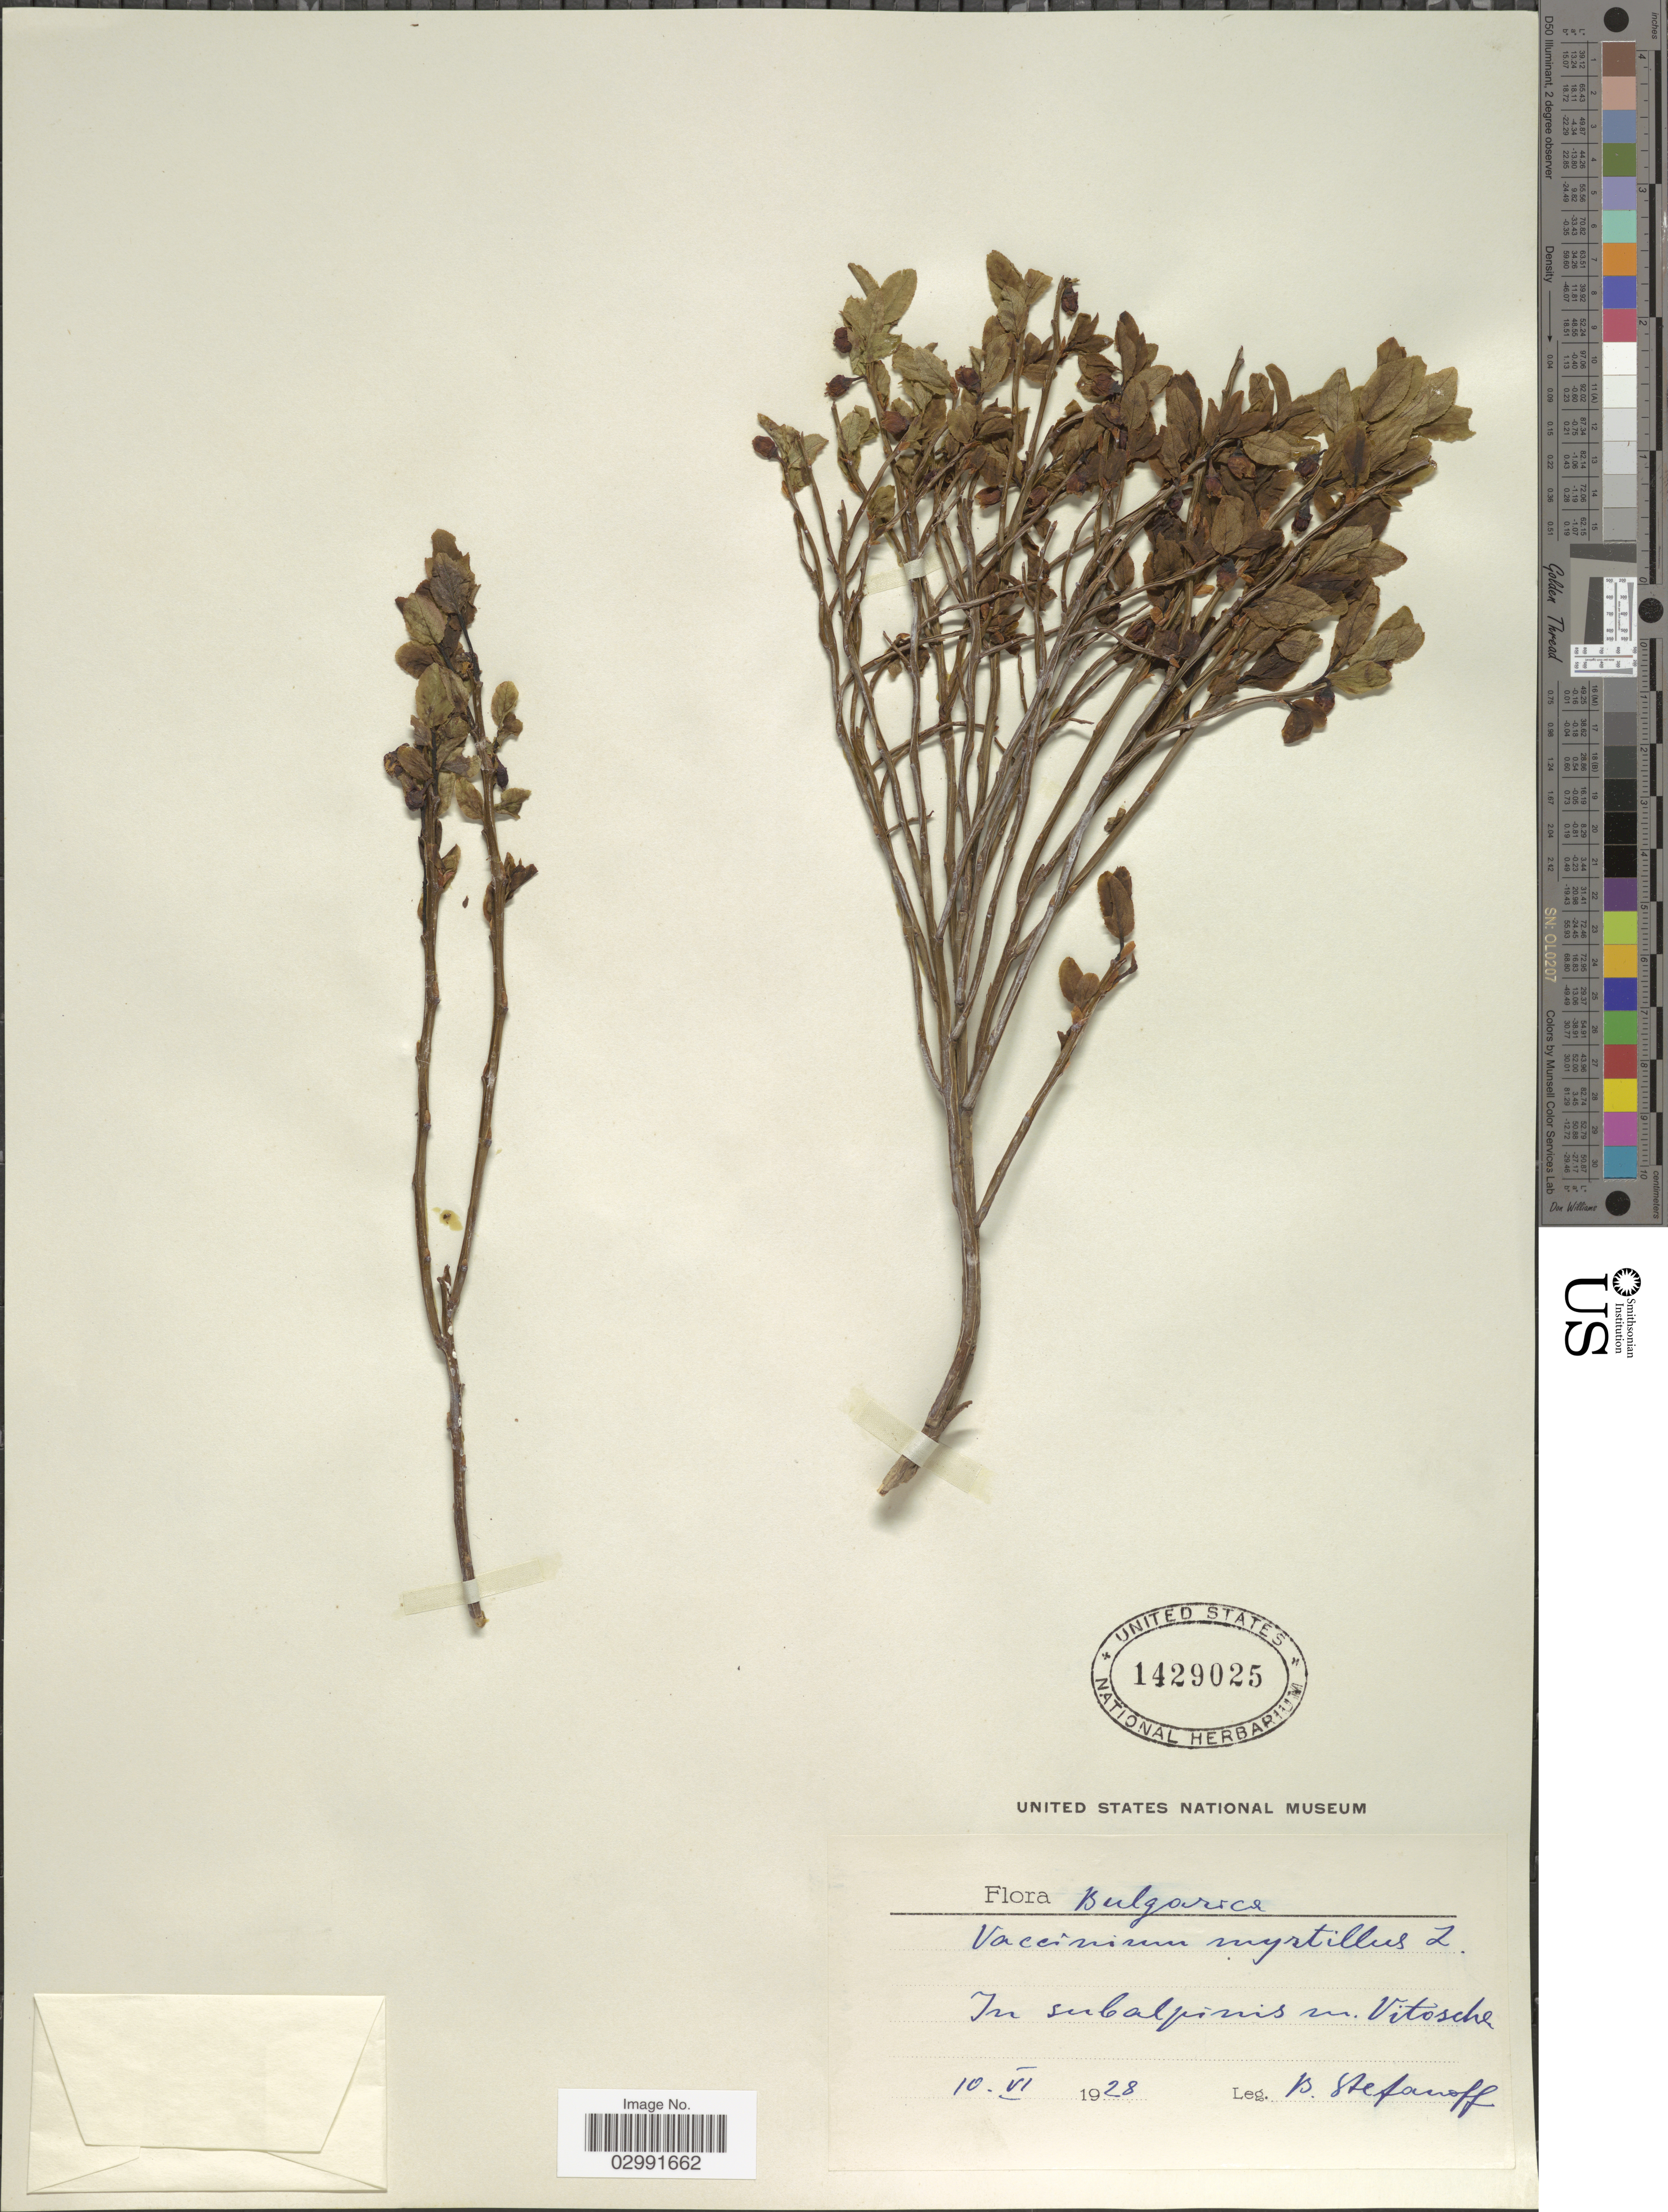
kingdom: Plantae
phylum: Tracheophyta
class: Magnoliopsida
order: Ericales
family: Ericaceae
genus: Vaccinium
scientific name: Vaccinium myrtillus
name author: L.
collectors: B. Stefanoff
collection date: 1928-06-10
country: Bulgaria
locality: In subalpinis m. Vitosche.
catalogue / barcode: US 1429025